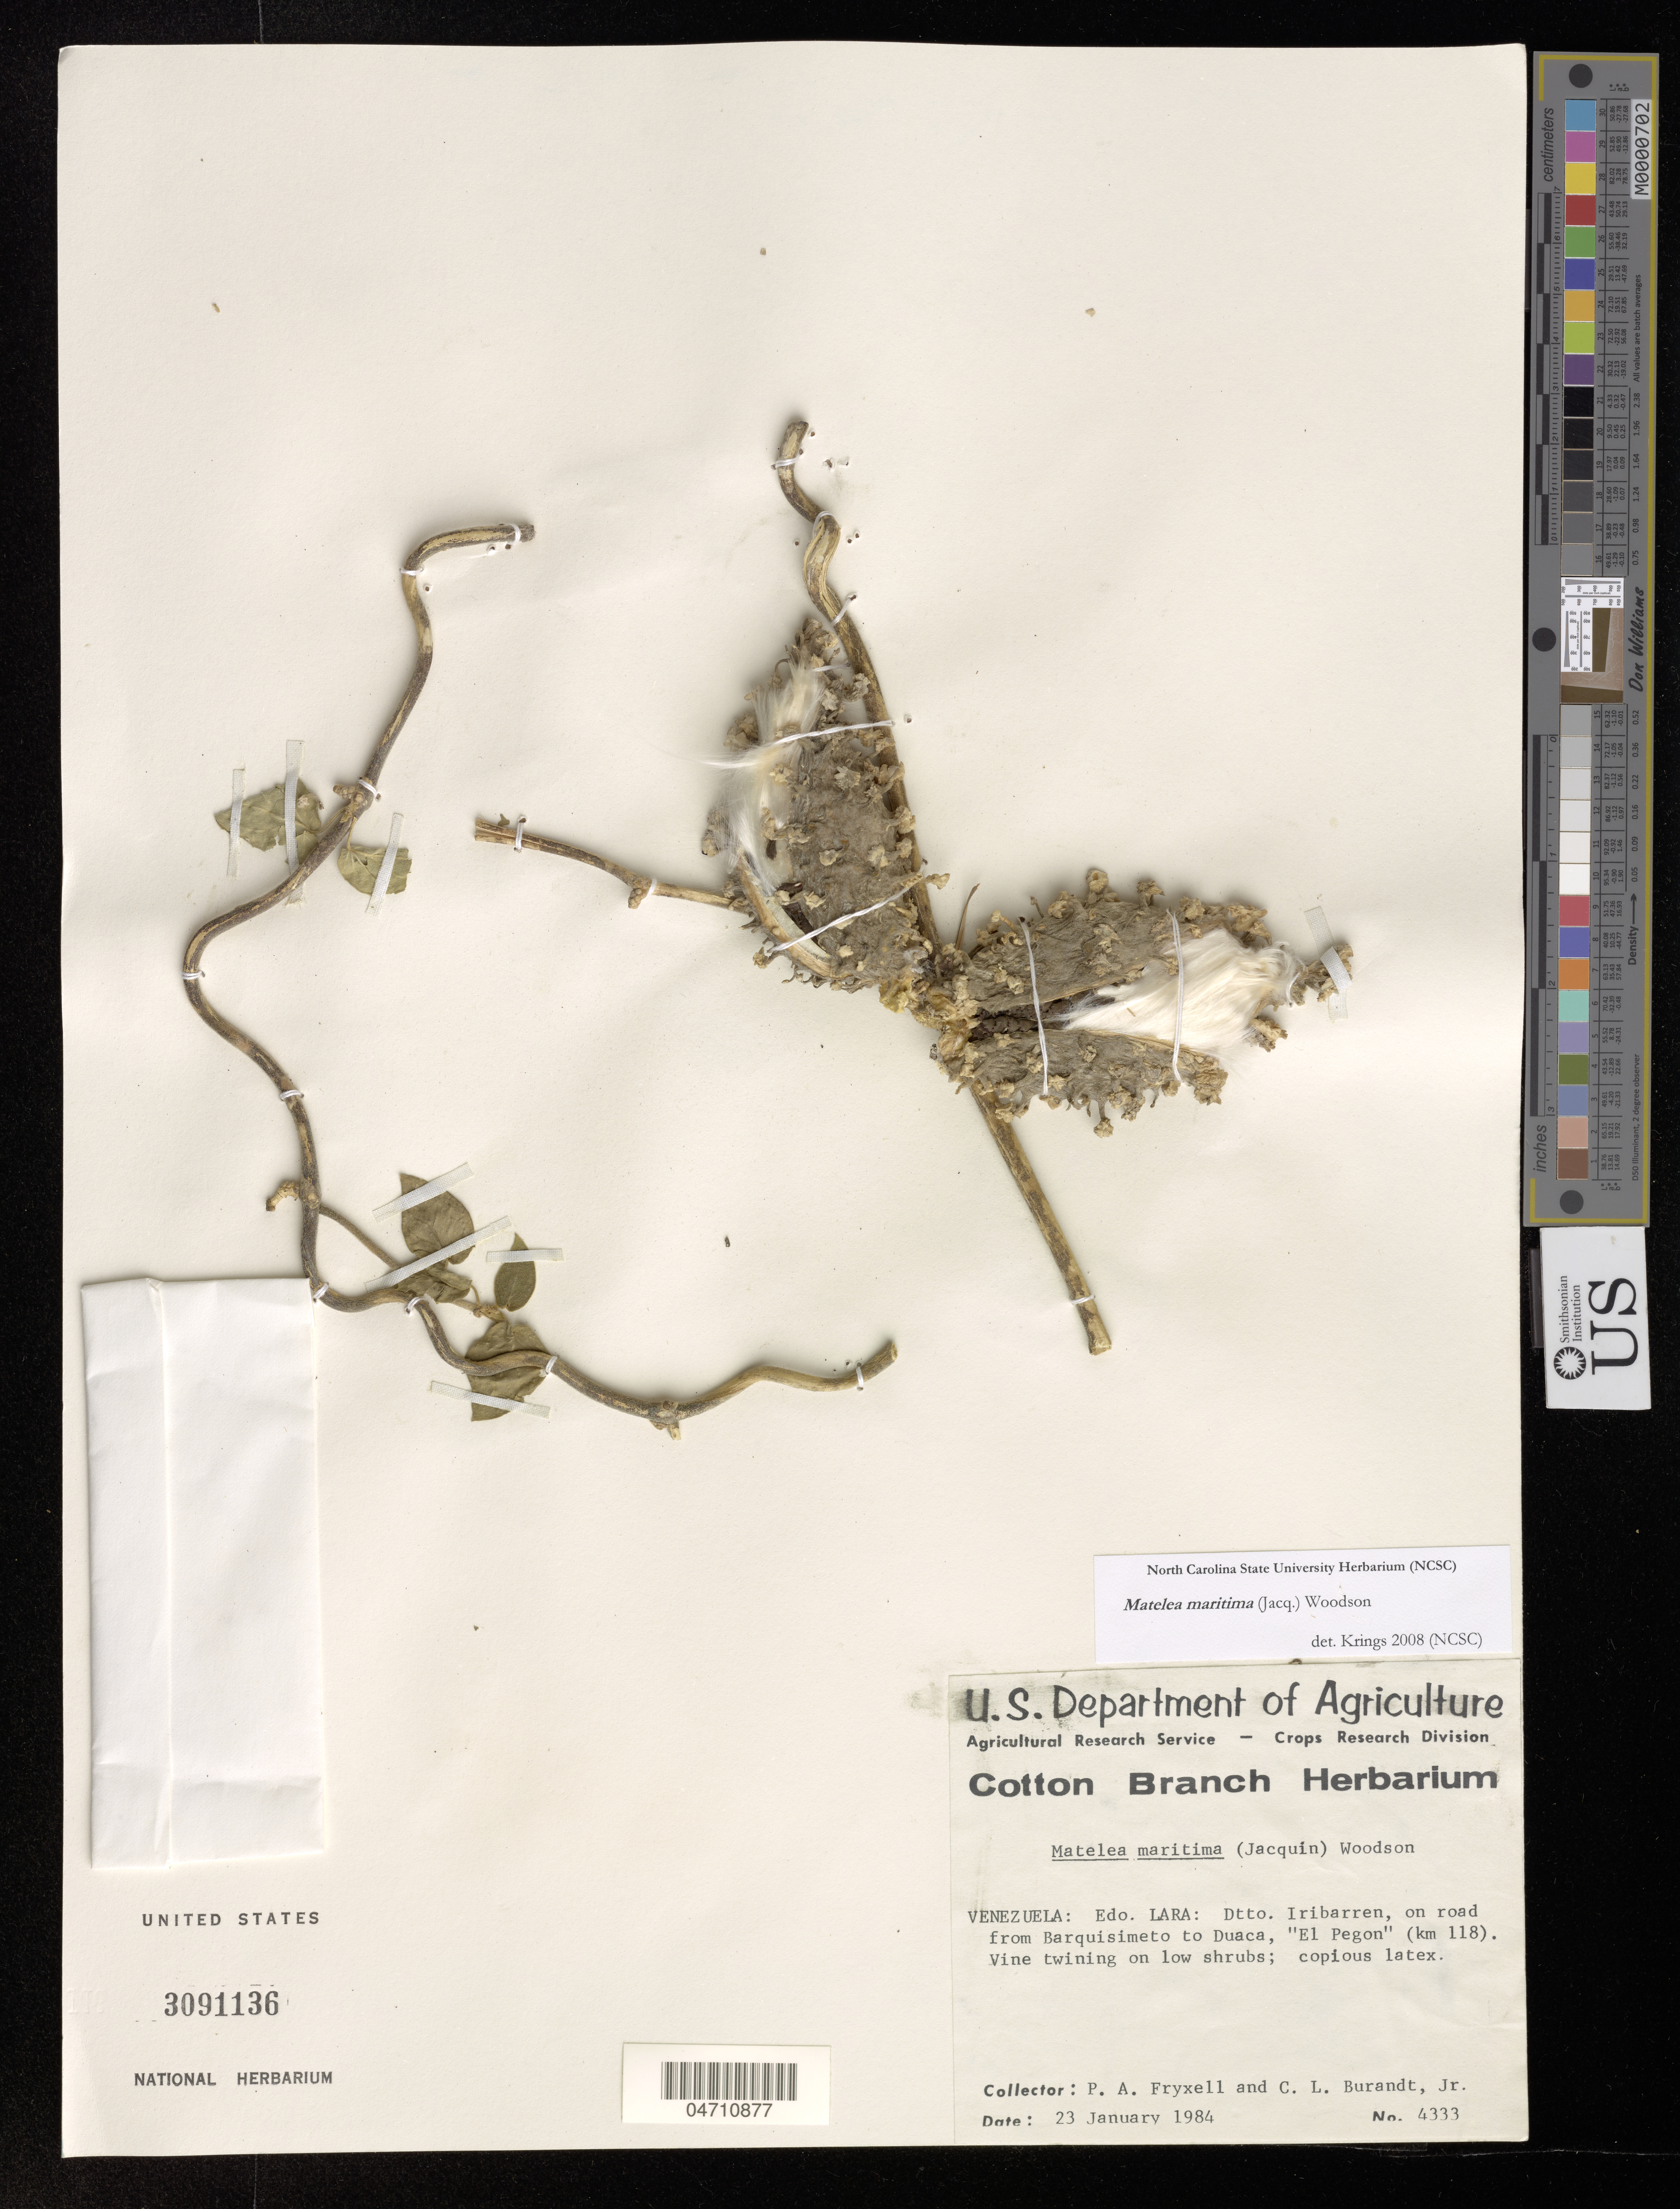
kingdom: Plantae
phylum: Tracheophyta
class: Magnoliopsida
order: Gentianales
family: Apocynaceae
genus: Matelea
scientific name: Matelea maritima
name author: (Jacq.) Woodson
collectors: P. A. Fryxell & C. Burandt Jr.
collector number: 4333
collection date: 1984-01-23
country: Venezuela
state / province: Lara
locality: Edo. Lara: Dtto. Iribarren, on road from Barquisimeto to Duaca, "El Pegon" (km 188).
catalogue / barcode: US 3091136